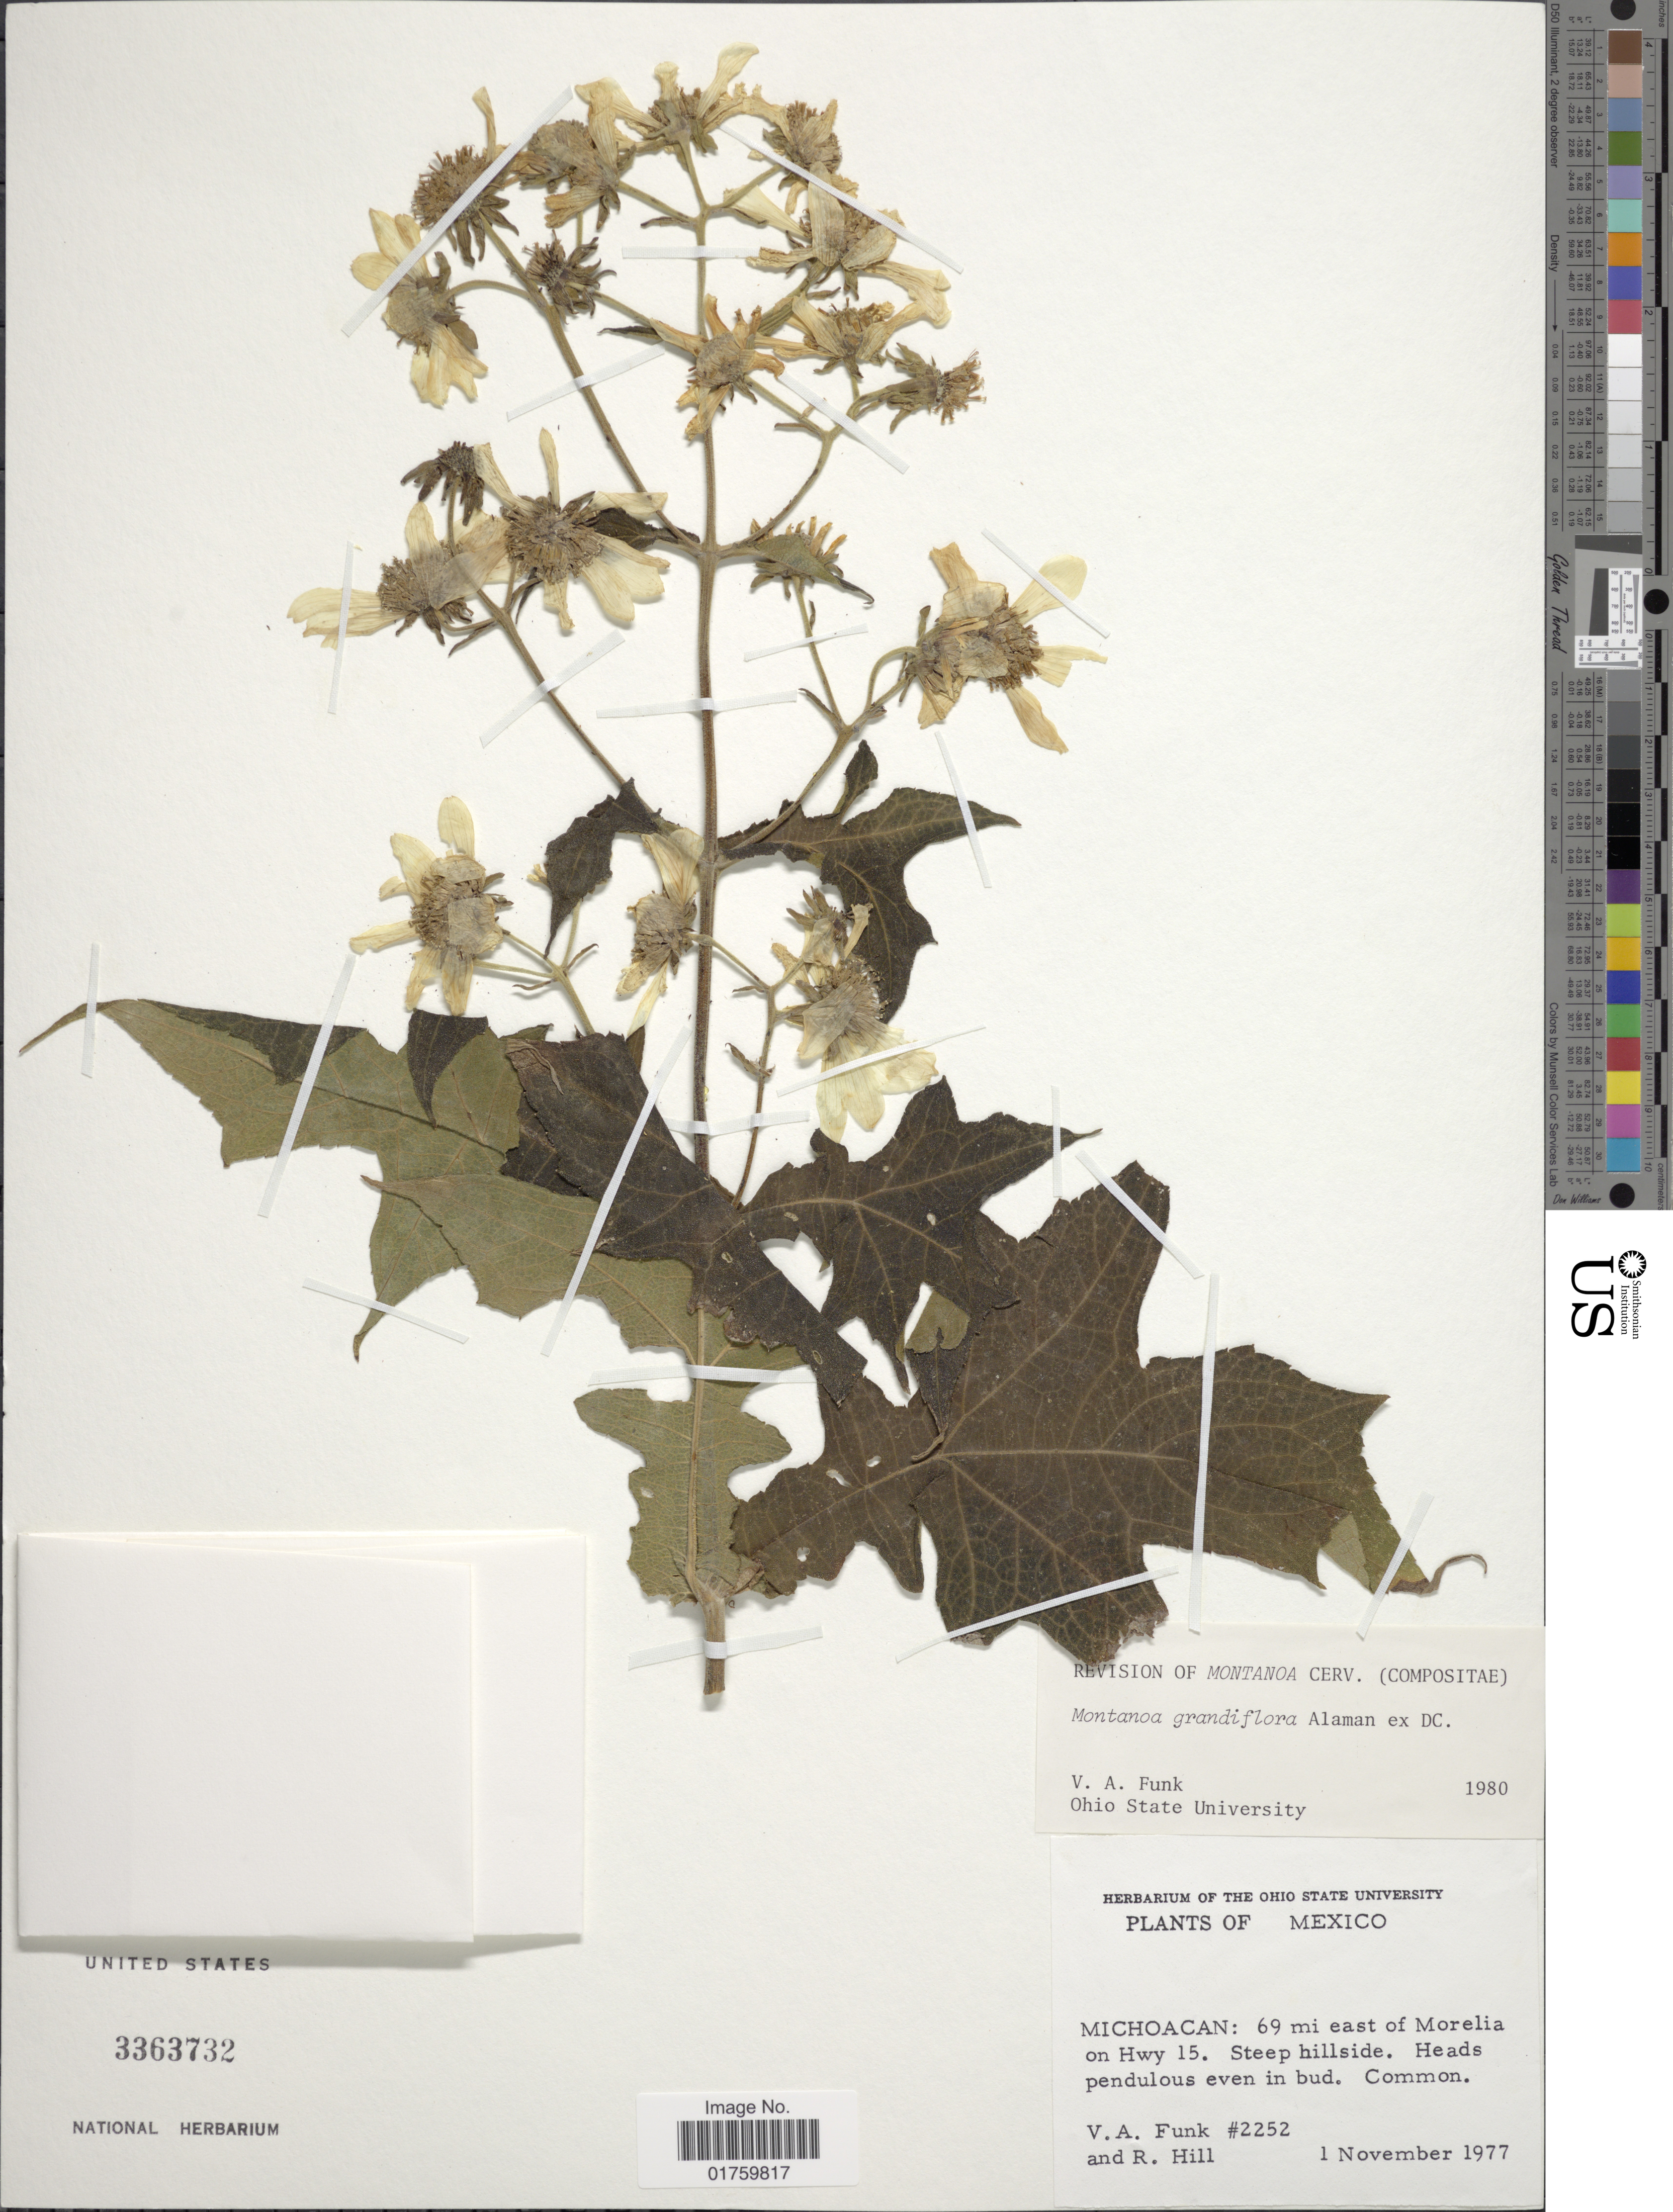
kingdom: Plantae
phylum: Tracheophyta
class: Magnoliopsida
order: Asterales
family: Asteraceae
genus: Montanoa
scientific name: Montanoa grandiflora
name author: Alaman ex DC.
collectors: V. Funk & R. Hill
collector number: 2252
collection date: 1977-11-01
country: Mexico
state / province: Michoacán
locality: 69 mi east of Morelia on Hwy 15, steep hillside.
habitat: Steep hillside.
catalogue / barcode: US 3363732